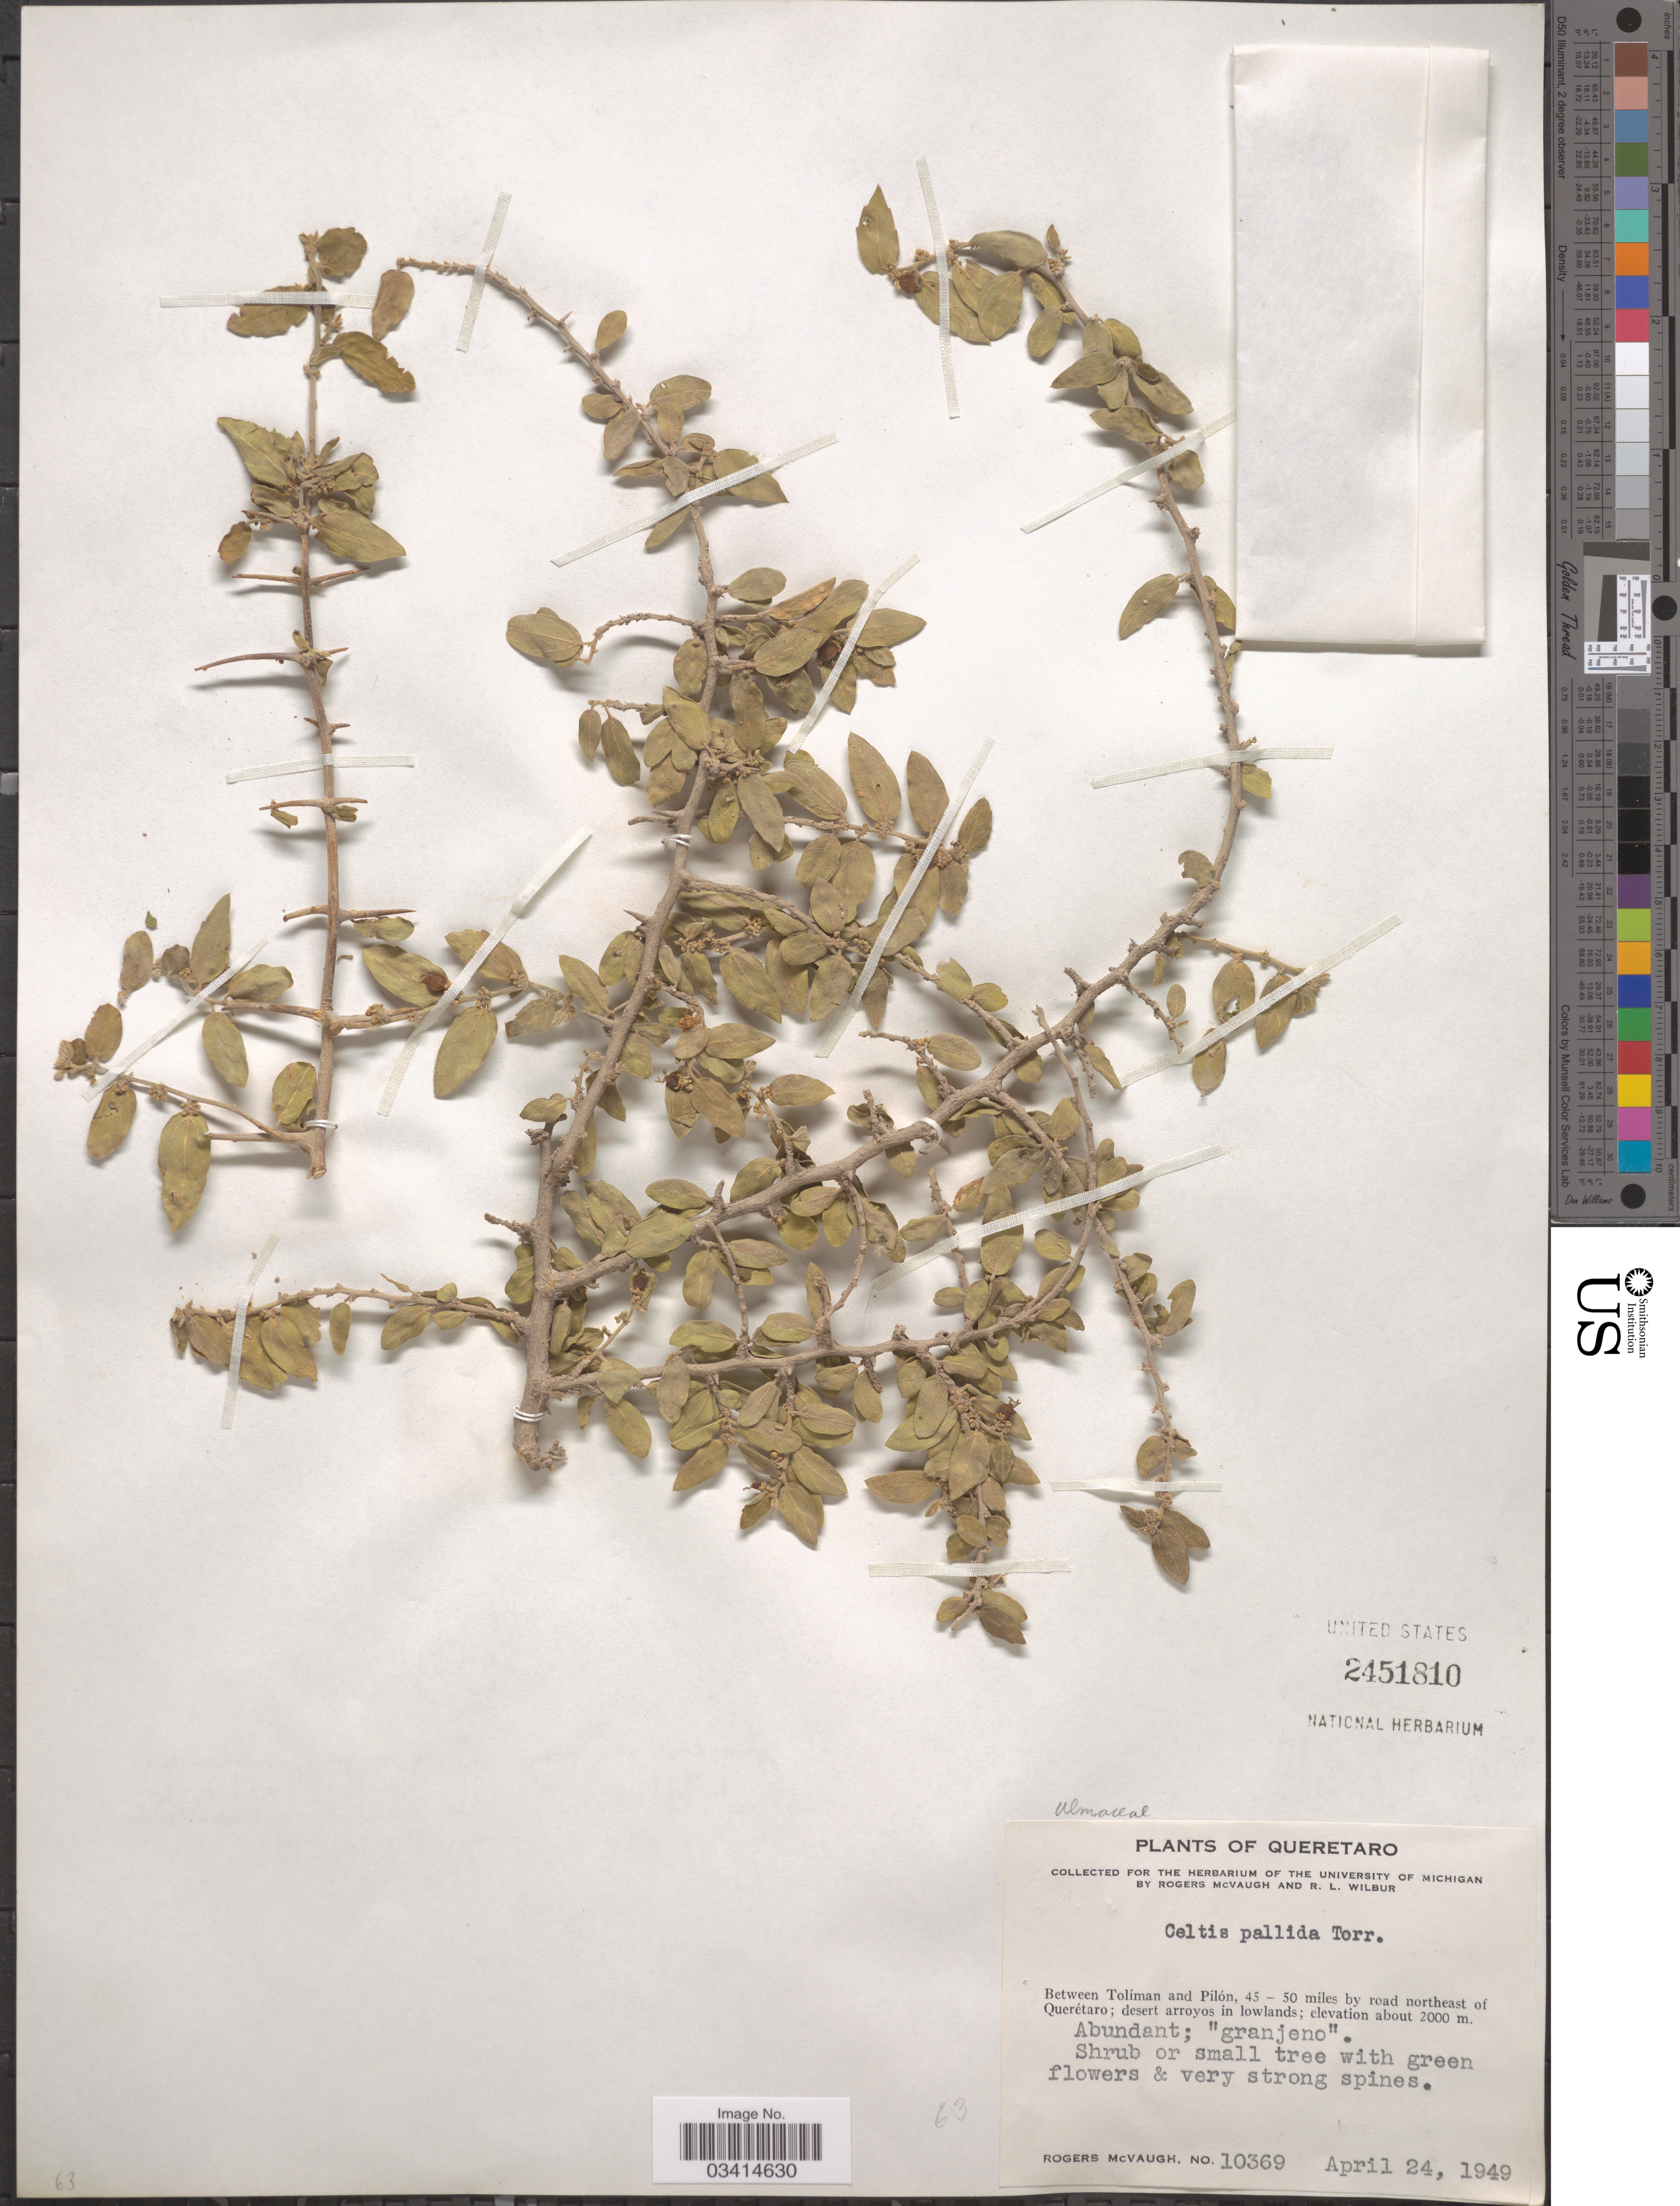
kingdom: Plantae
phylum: Tracheophyta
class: Magnoliopsida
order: Rosales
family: Cannabaceae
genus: Celtis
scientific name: Celtis pallida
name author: Torr. in Emory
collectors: R. McVaugh & R. L. Wilbur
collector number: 10369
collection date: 1949-04-24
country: Mexico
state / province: Querétaro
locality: Between Tolíman and Pilón, 45-50 miles by road northeast of Querétaro.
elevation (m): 2000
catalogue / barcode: US 2451810